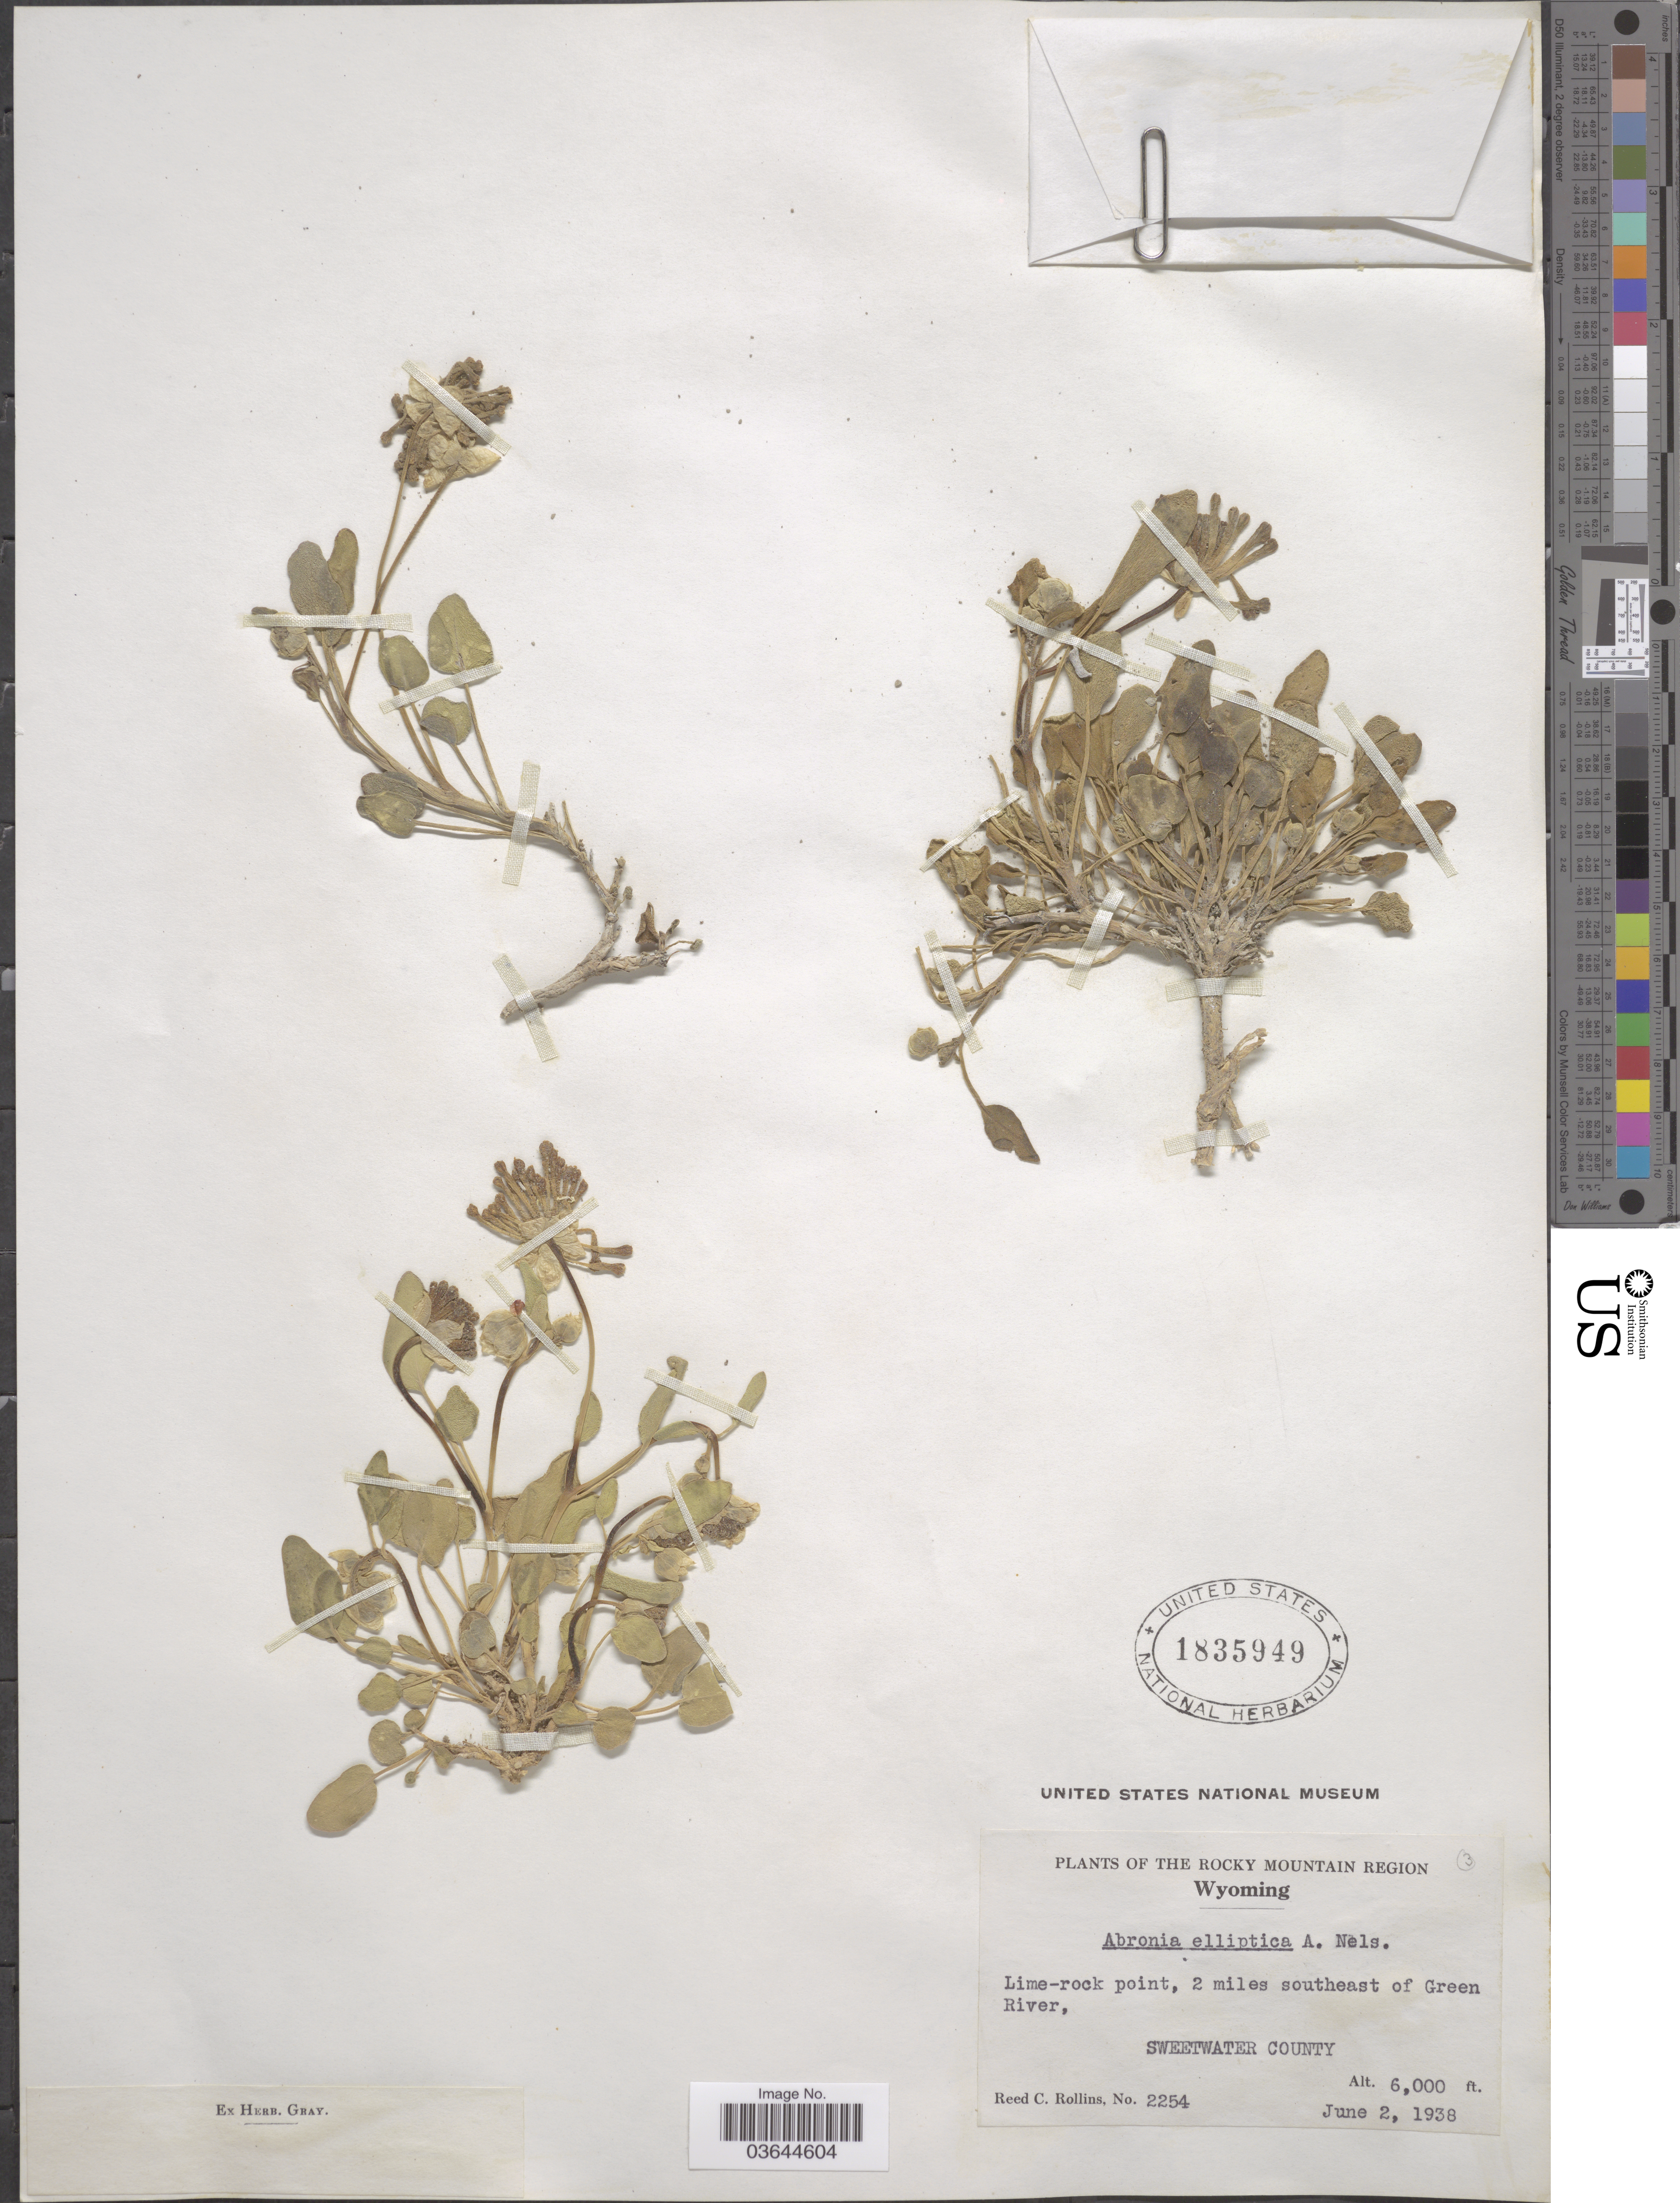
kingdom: Plantae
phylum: Tracheophyta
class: Magnoliopsida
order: Caryophyllales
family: Nyctaginaceae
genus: Abronia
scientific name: Abronia elliptica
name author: A. Nelson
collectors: R. Collins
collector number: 2254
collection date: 1938-06-02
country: United States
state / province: Wyoming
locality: Rocky Mountain Region. 2 miles southeast of Green River, Sweetwater County.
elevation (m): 1829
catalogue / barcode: US 1835949